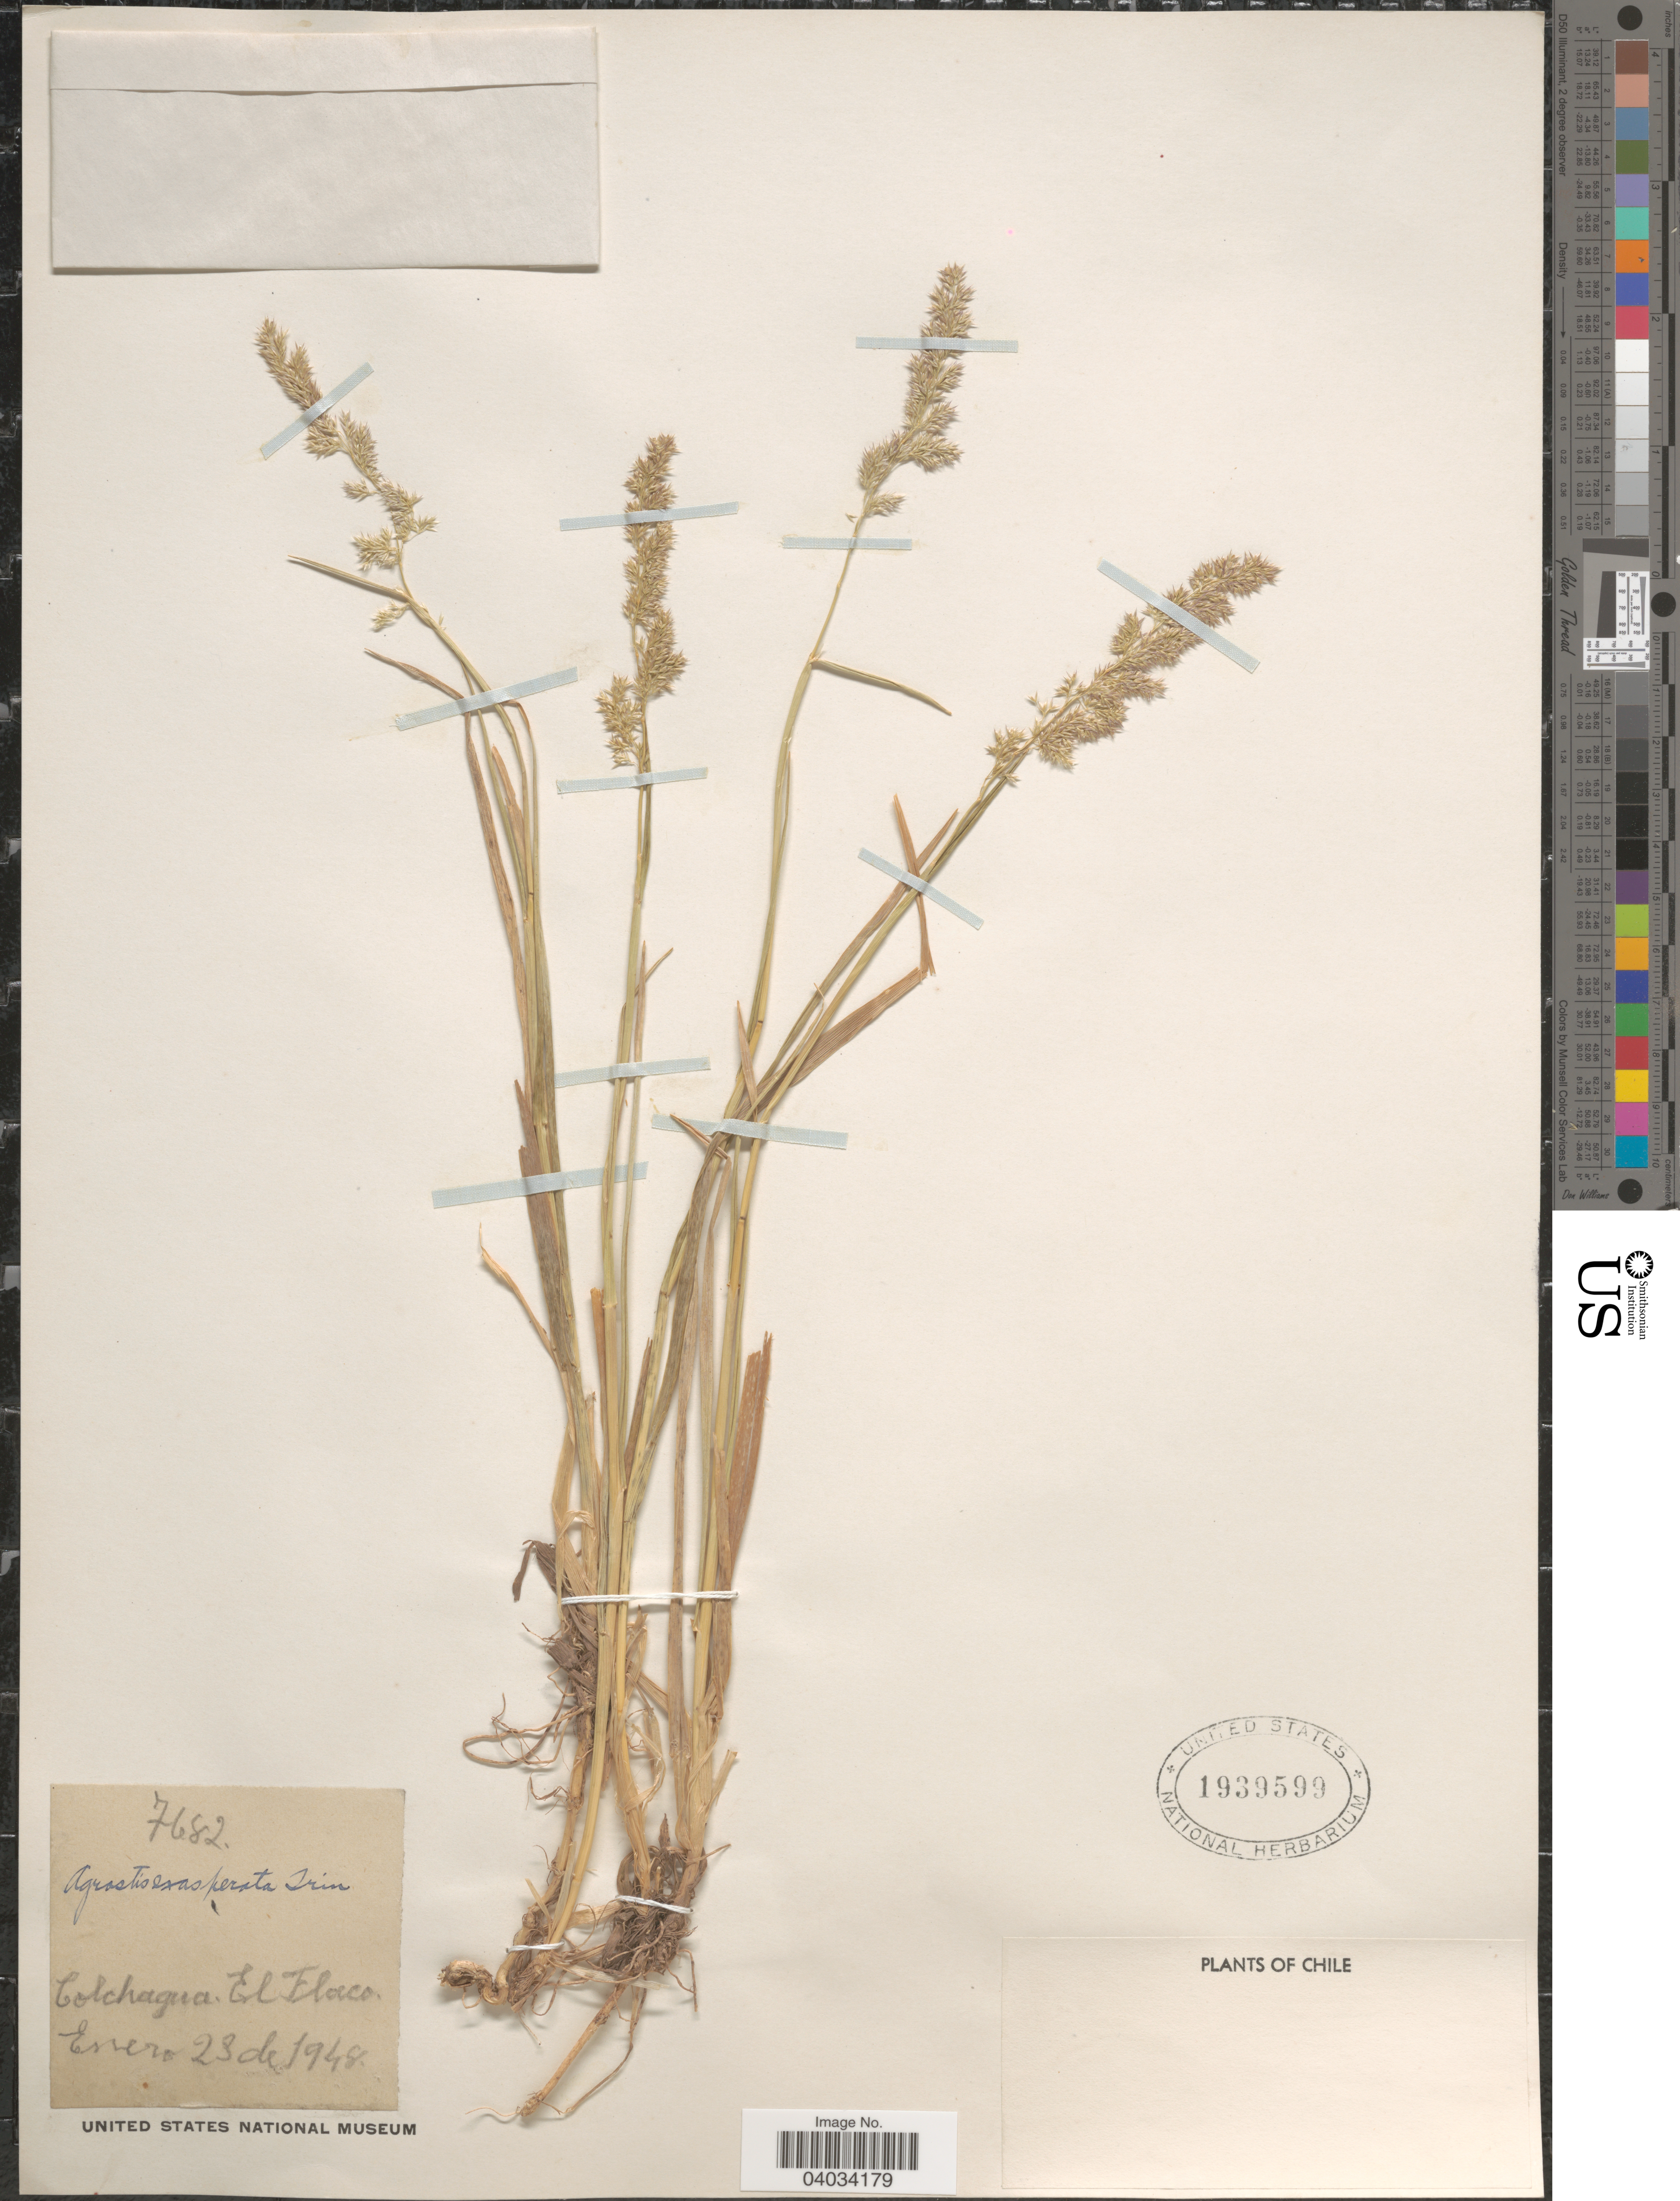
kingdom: Plantae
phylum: Tracheophyta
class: Liliopsida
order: Poales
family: Poaceae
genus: Polypogon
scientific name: Polypogon exasperatus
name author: (Trin.) Renvoize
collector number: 7682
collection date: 1948-01-28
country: Chile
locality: Colchagua. El Flaco.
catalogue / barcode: US 1939599